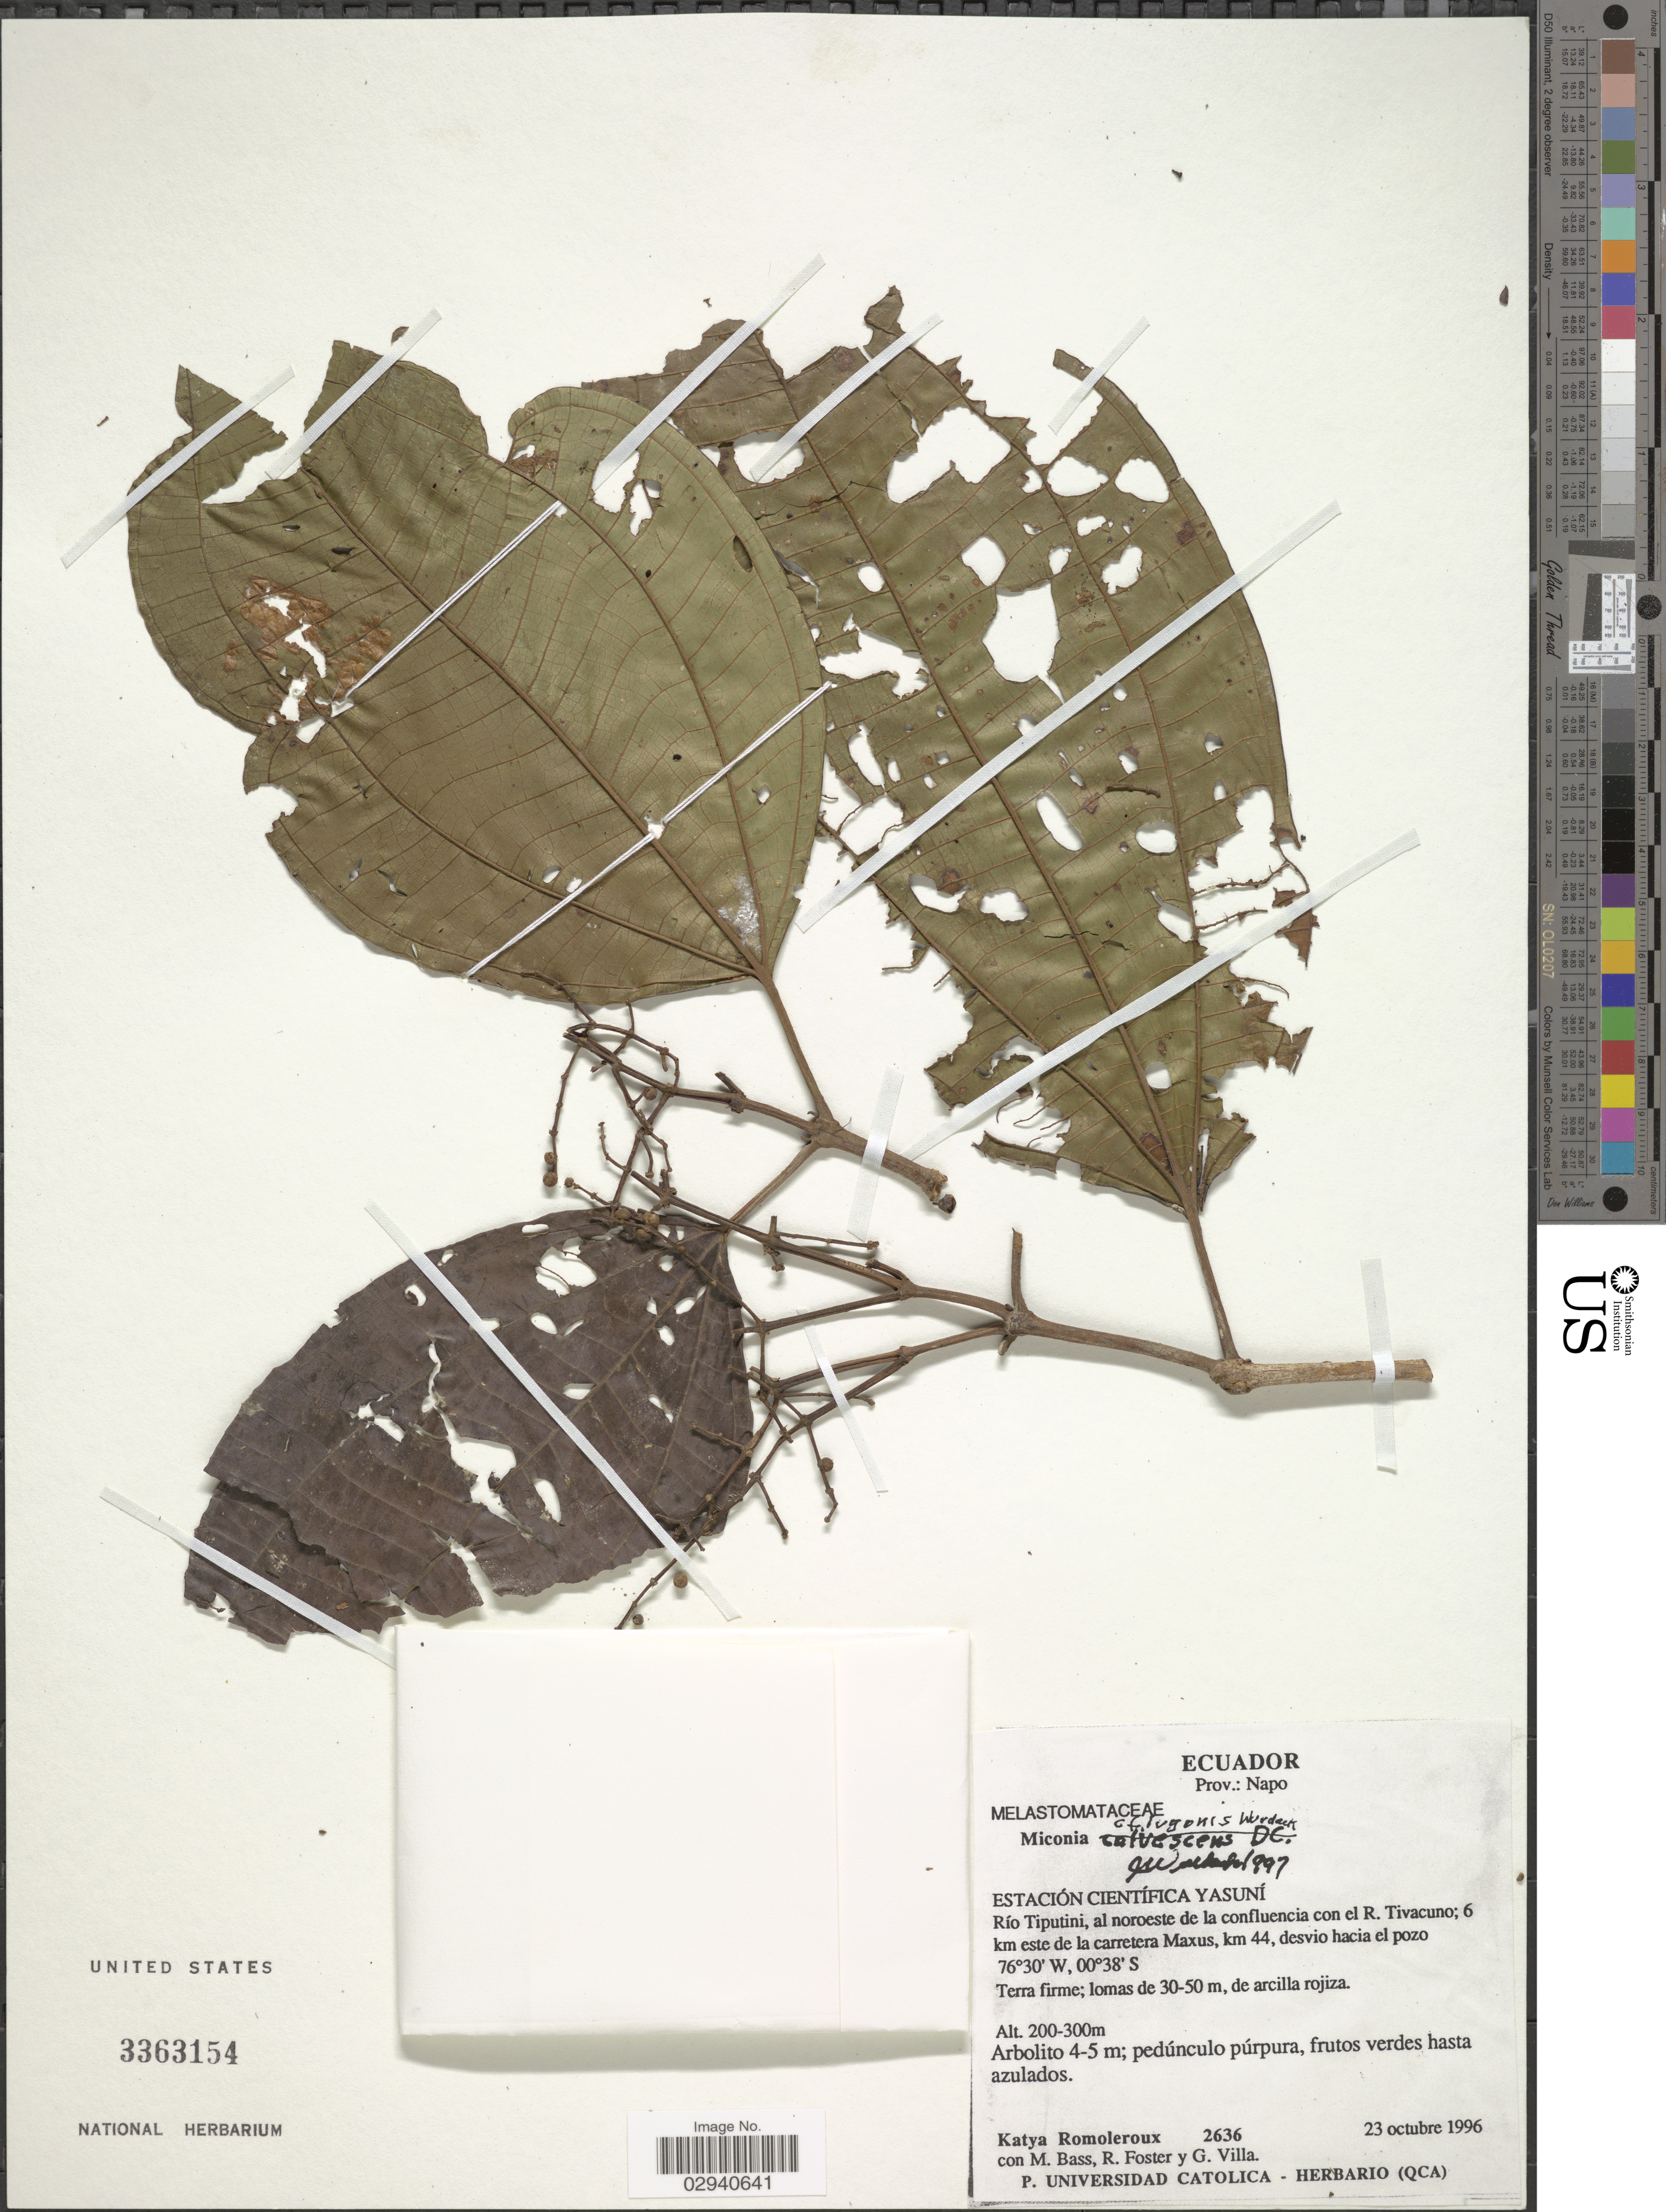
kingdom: Plantae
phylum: Tracheophyta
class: Magnoliopsida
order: Myrtales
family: Melastomataceae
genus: Miconia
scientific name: Miconia lugonis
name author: Wurdack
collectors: K. Romoleroux, M. Bass, R. Foster & G. Villa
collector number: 2636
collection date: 1996-10-23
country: Ecuador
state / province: Napo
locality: Estación Científica Yasuní. Río Tiputini, al noroeste de la confluencia con el R. Tivacuno; 6 km este de la carretera Maxus, km 44, desvio hacia el pozo.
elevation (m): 200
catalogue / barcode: US 3363154